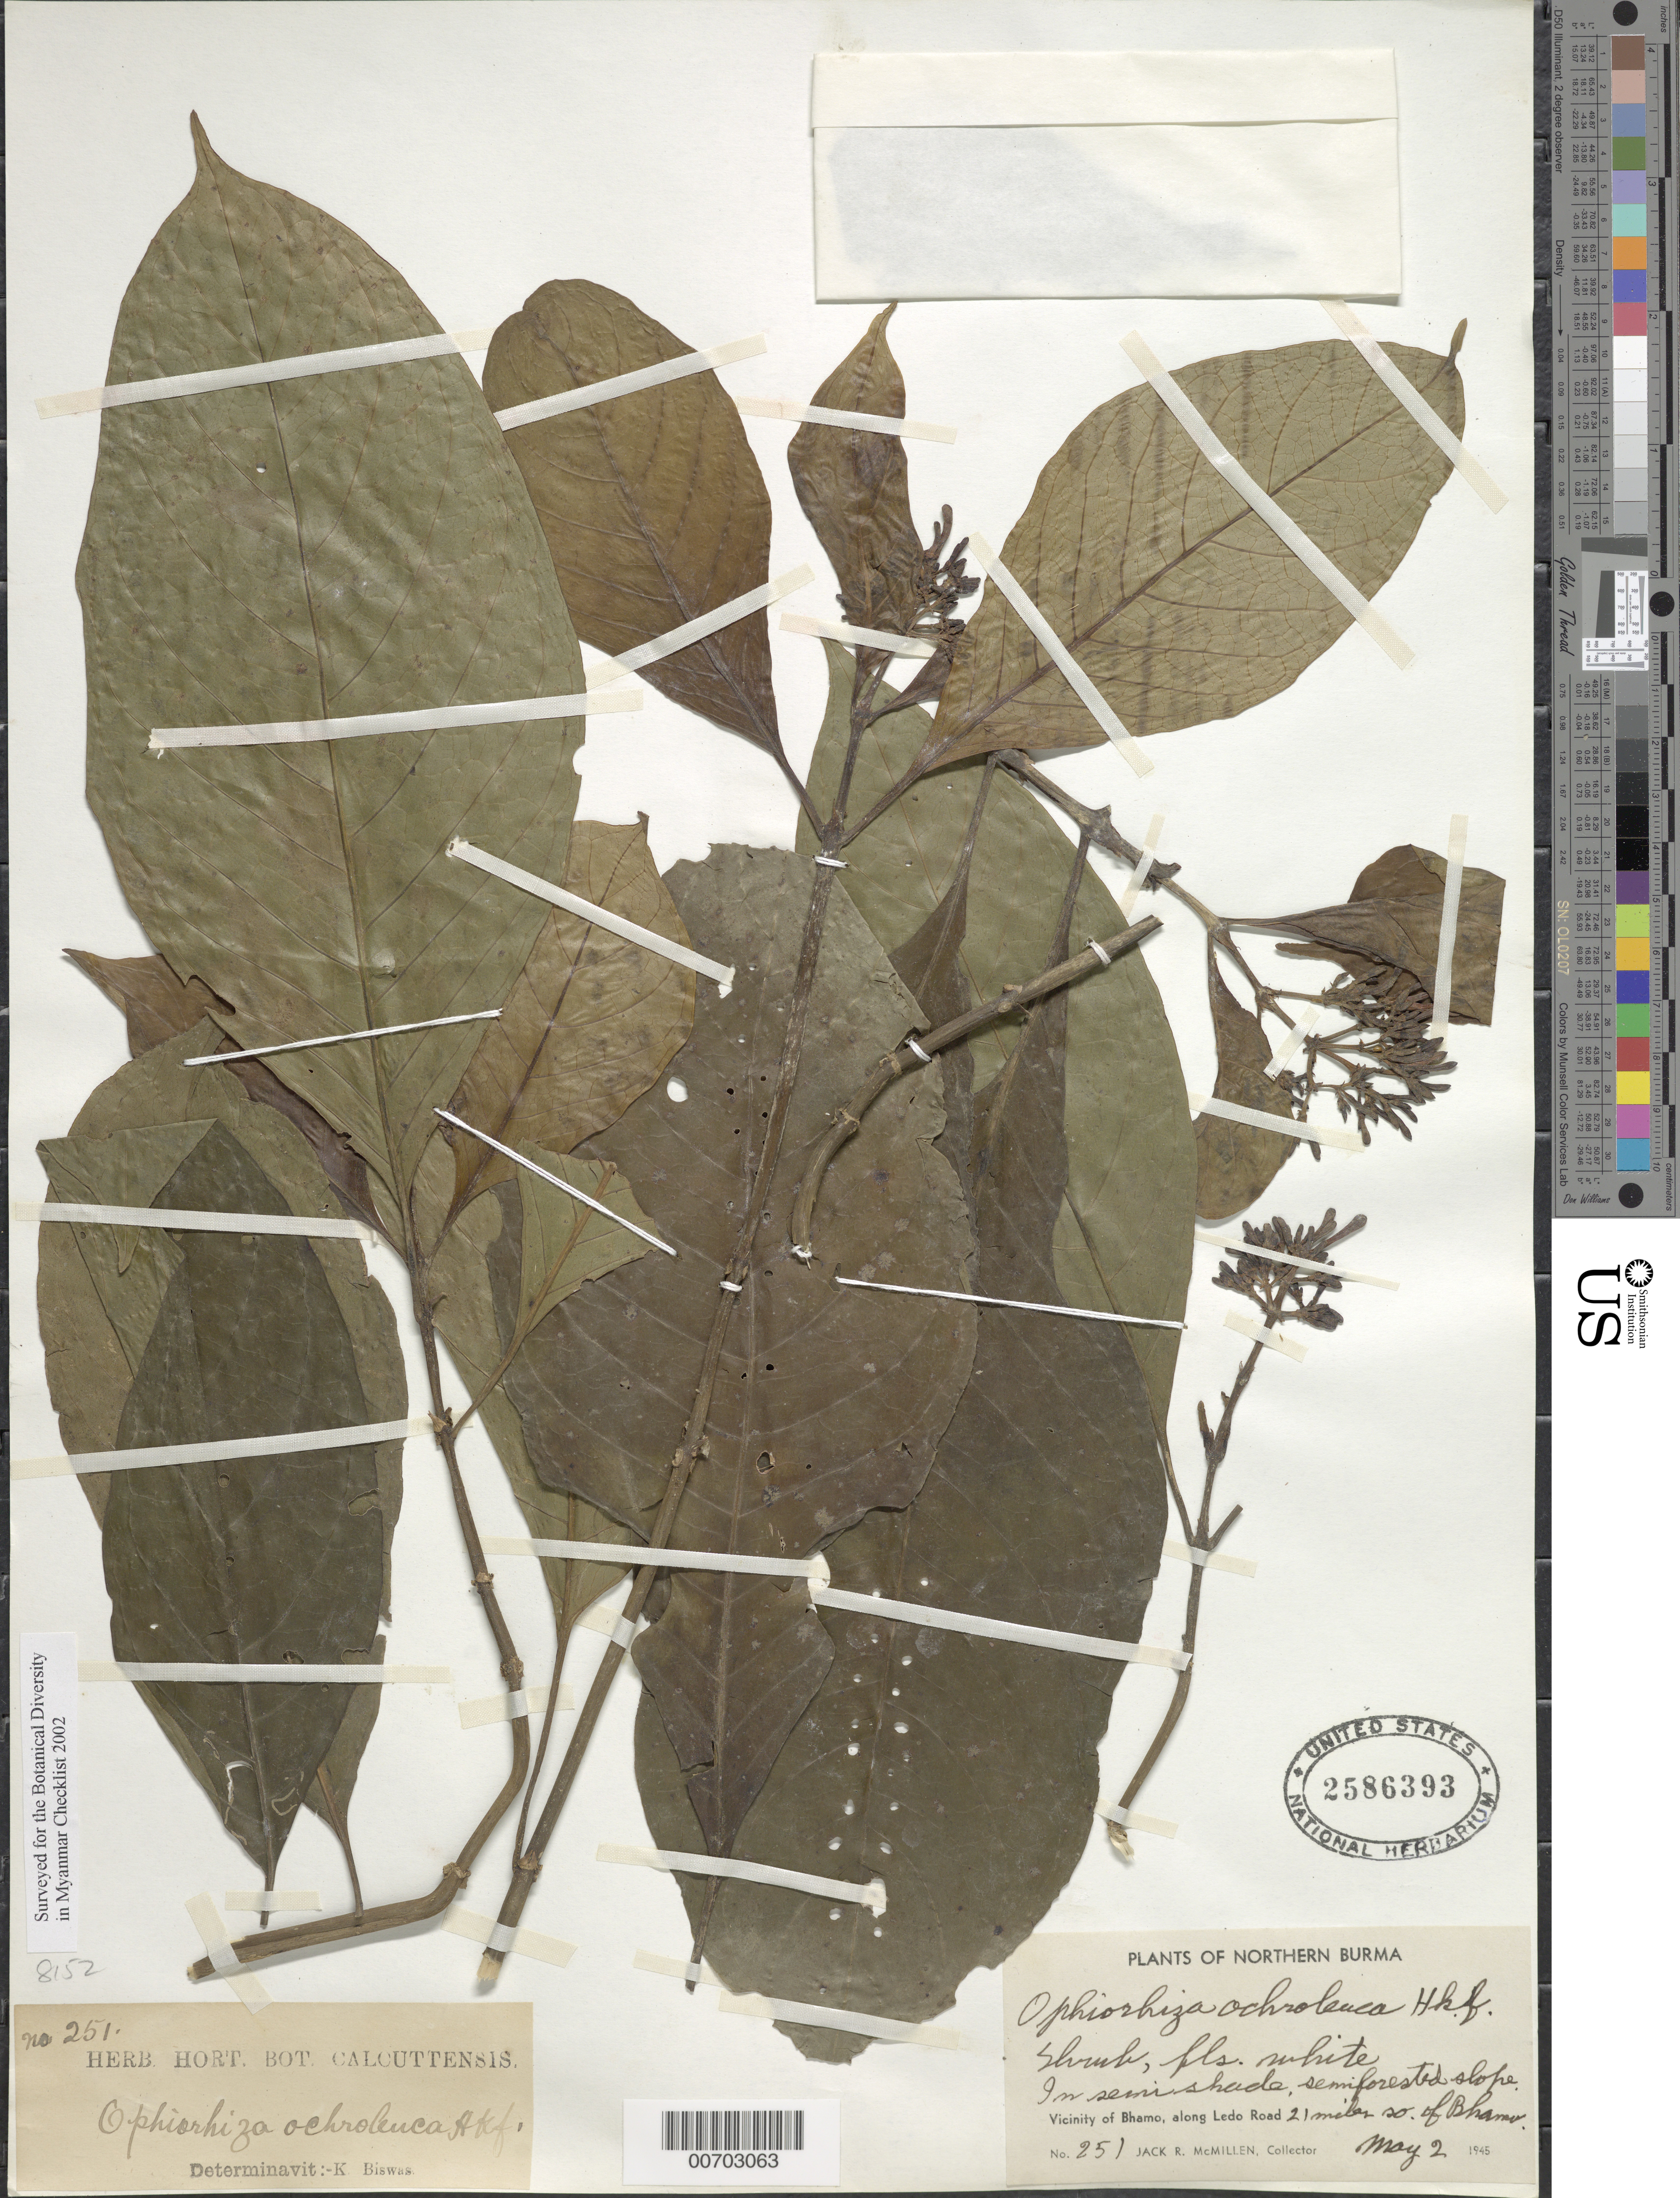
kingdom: Plantae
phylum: Tracheophyta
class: Magnoliopsida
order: Gentianales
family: Rubiaceae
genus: Ophiorrhiza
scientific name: Ophiorrhiza ochroleuca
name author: Hook. f.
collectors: J. McMillen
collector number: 251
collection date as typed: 02 May 1945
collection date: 1945-05-02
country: Myanmar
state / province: Kachin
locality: Bhamo, 21 mi. S, along Ledo Road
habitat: Semi-shade, semiforested slopes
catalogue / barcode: US 2586393